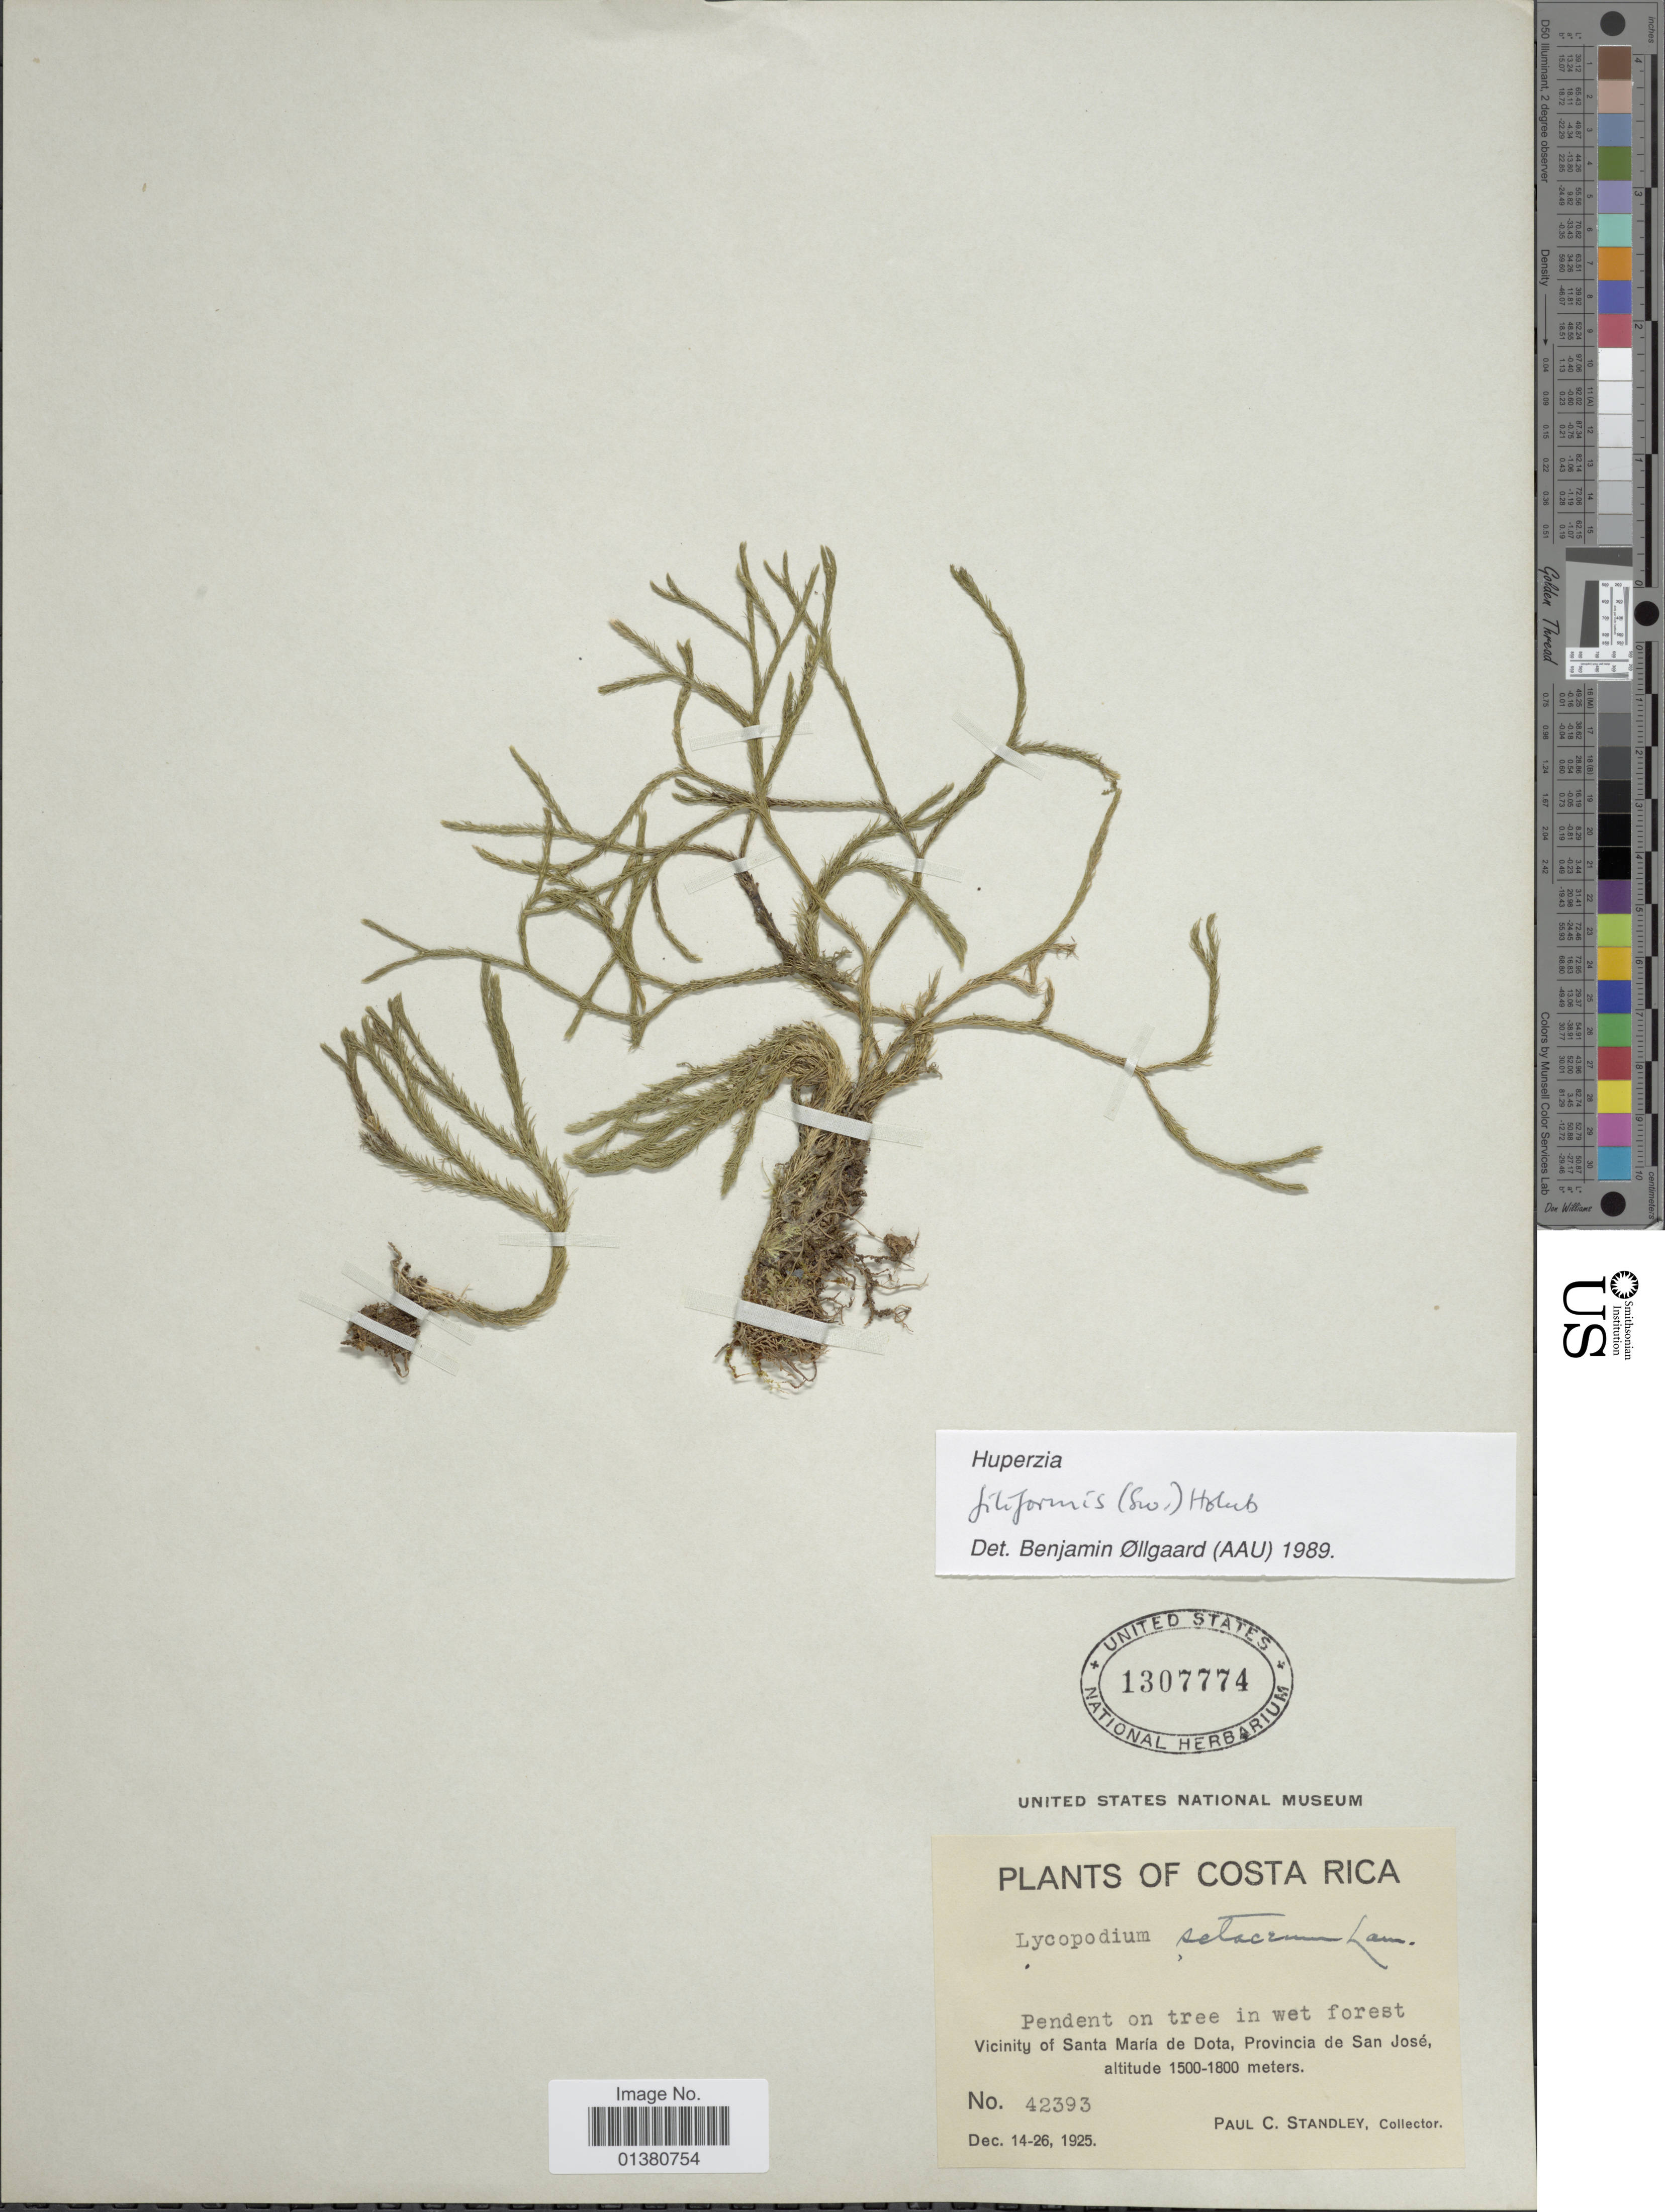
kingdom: Plantae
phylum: Tracheophyta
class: Lycopodiopsida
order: Lycopodiales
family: Lycopodiaceae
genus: Phlegmariurus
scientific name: Phlegmariurus filiformis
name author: (Sw.) W.H. Wagner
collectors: P. C. Standley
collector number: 42393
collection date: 1925-12-14/1925-12-26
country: Costa Rica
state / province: San José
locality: Vicinity of Santa Maria de Dota, provincia de San José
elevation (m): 1500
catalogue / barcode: US 1307774